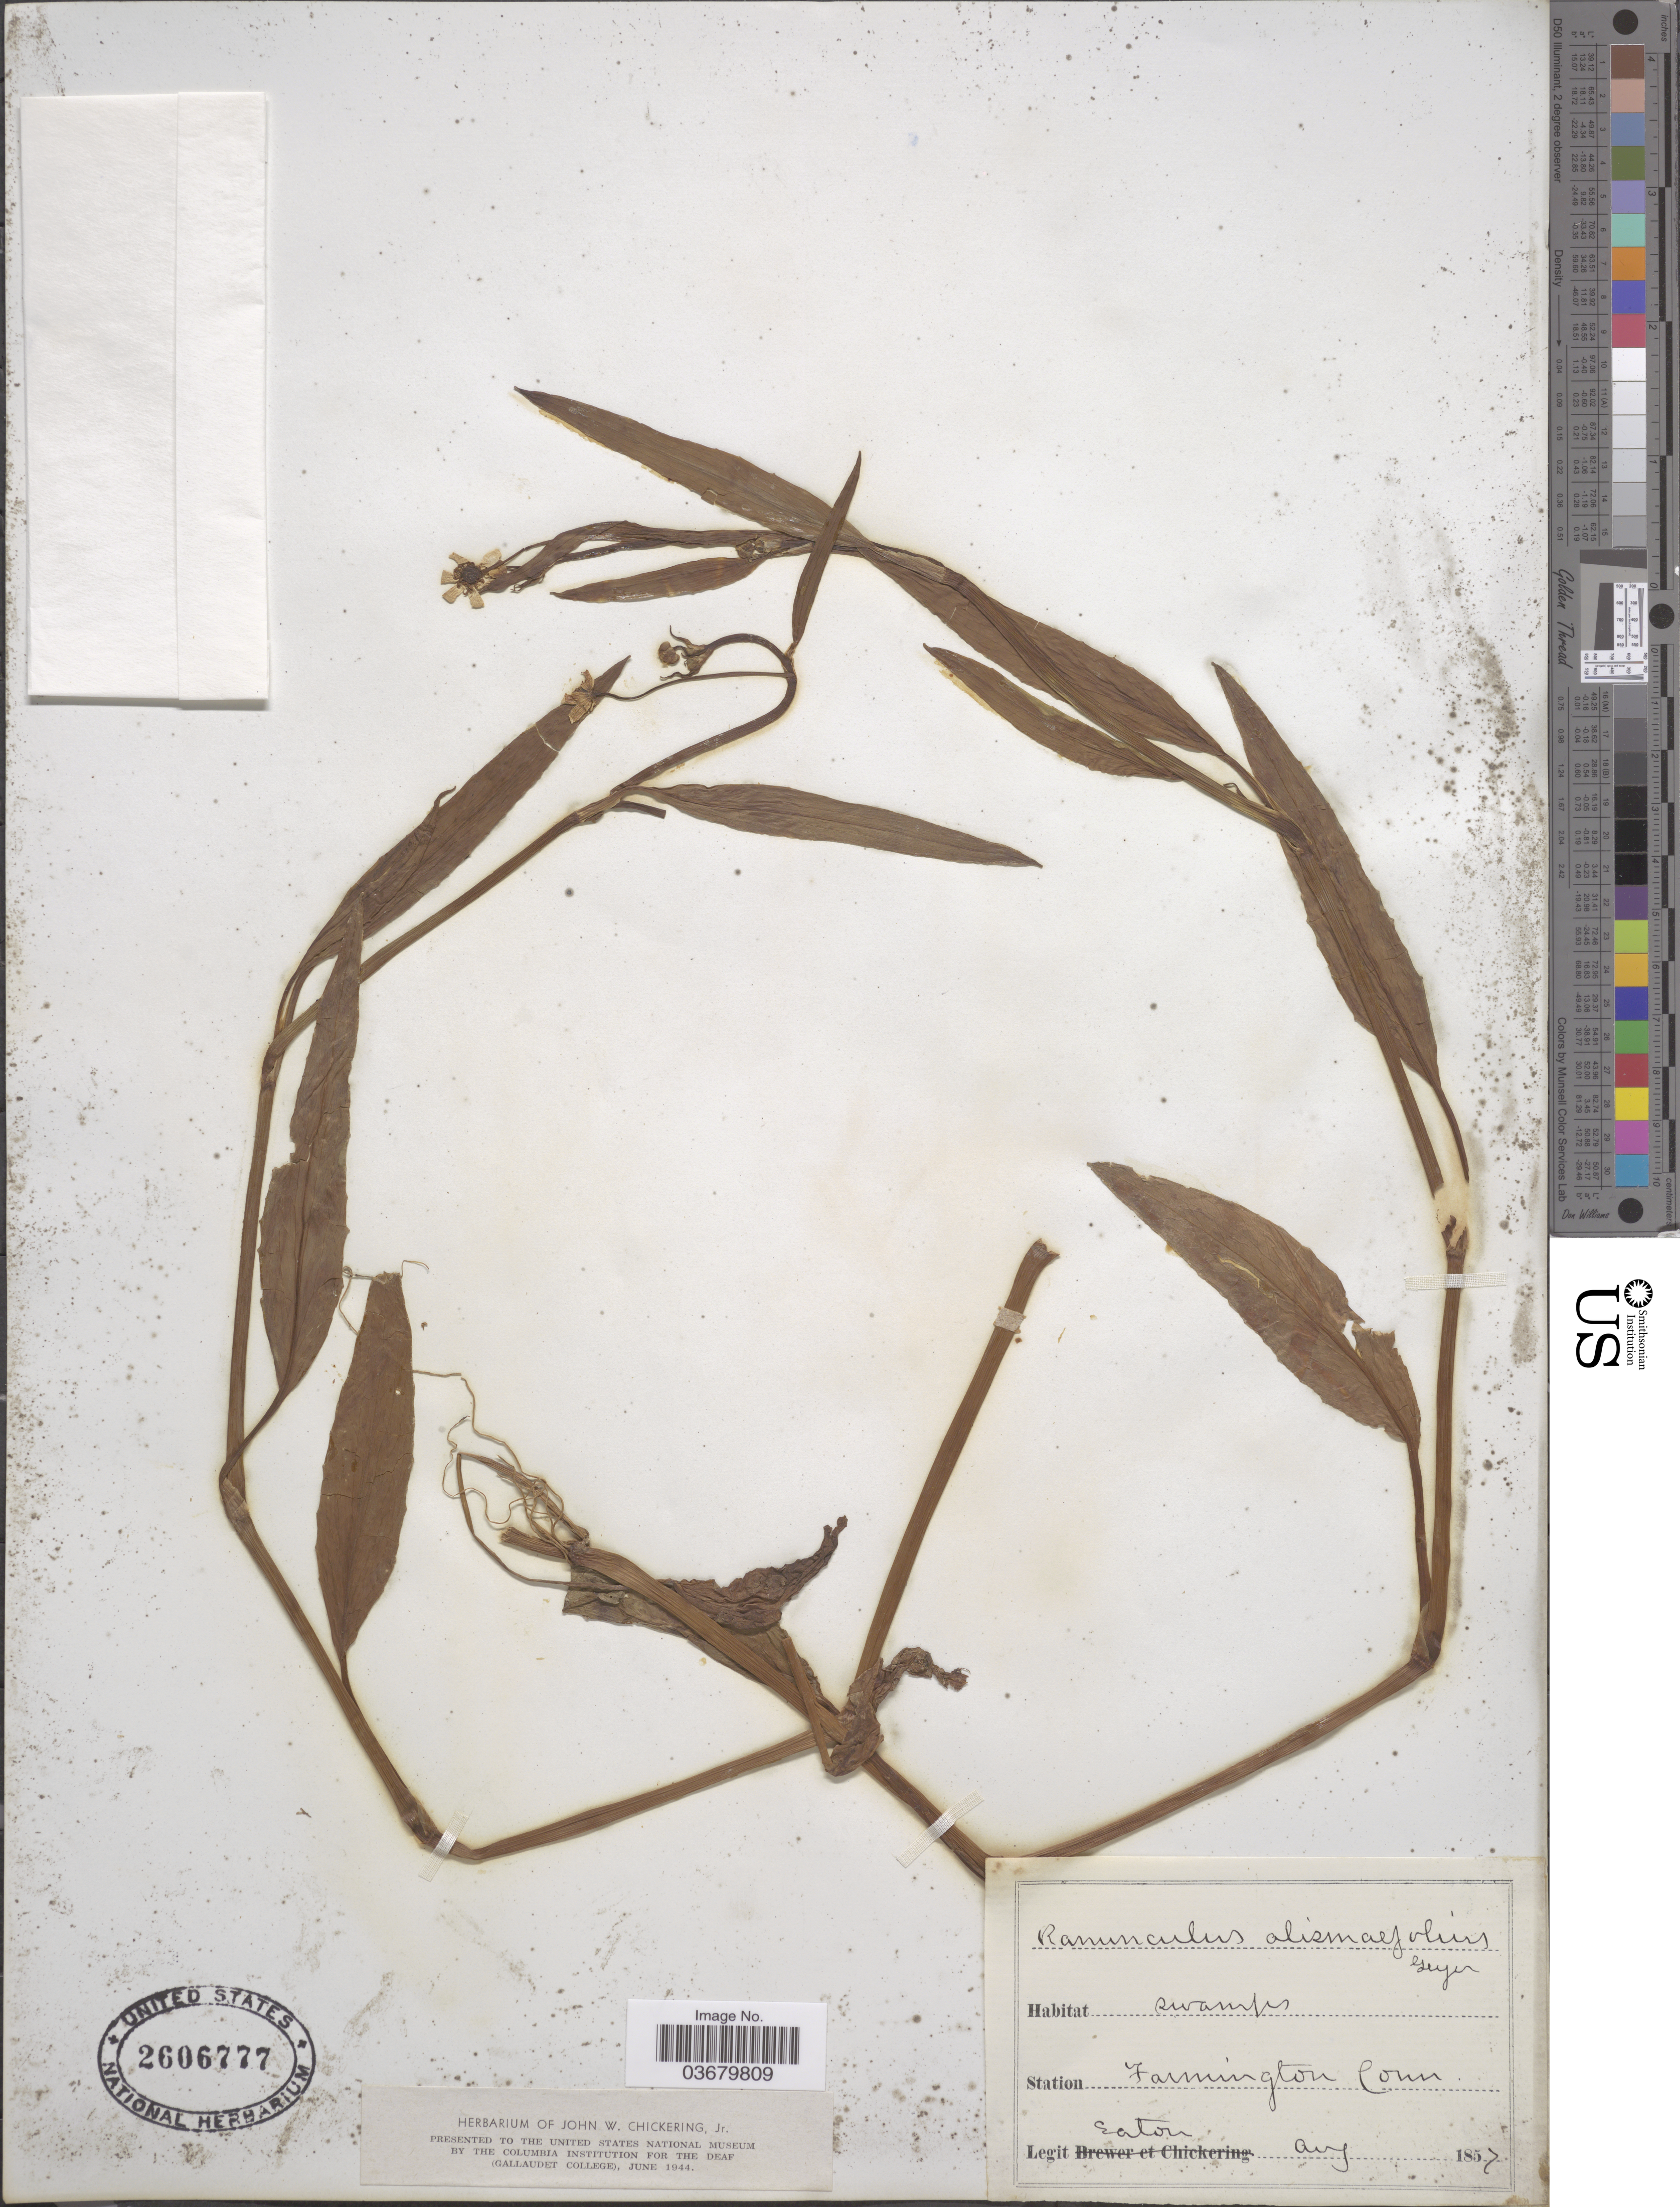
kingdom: Plantae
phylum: Tracheophyta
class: Magnoliopsida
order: Ranunculales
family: Ranunculaceae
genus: Ranunculus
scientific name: Ranunculus alismifolius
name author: Geyer ex Benth.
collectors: -- Eaton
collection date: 1857-08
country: United States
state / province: Connecticut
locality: Station Farmington.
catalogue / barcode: US 2606777